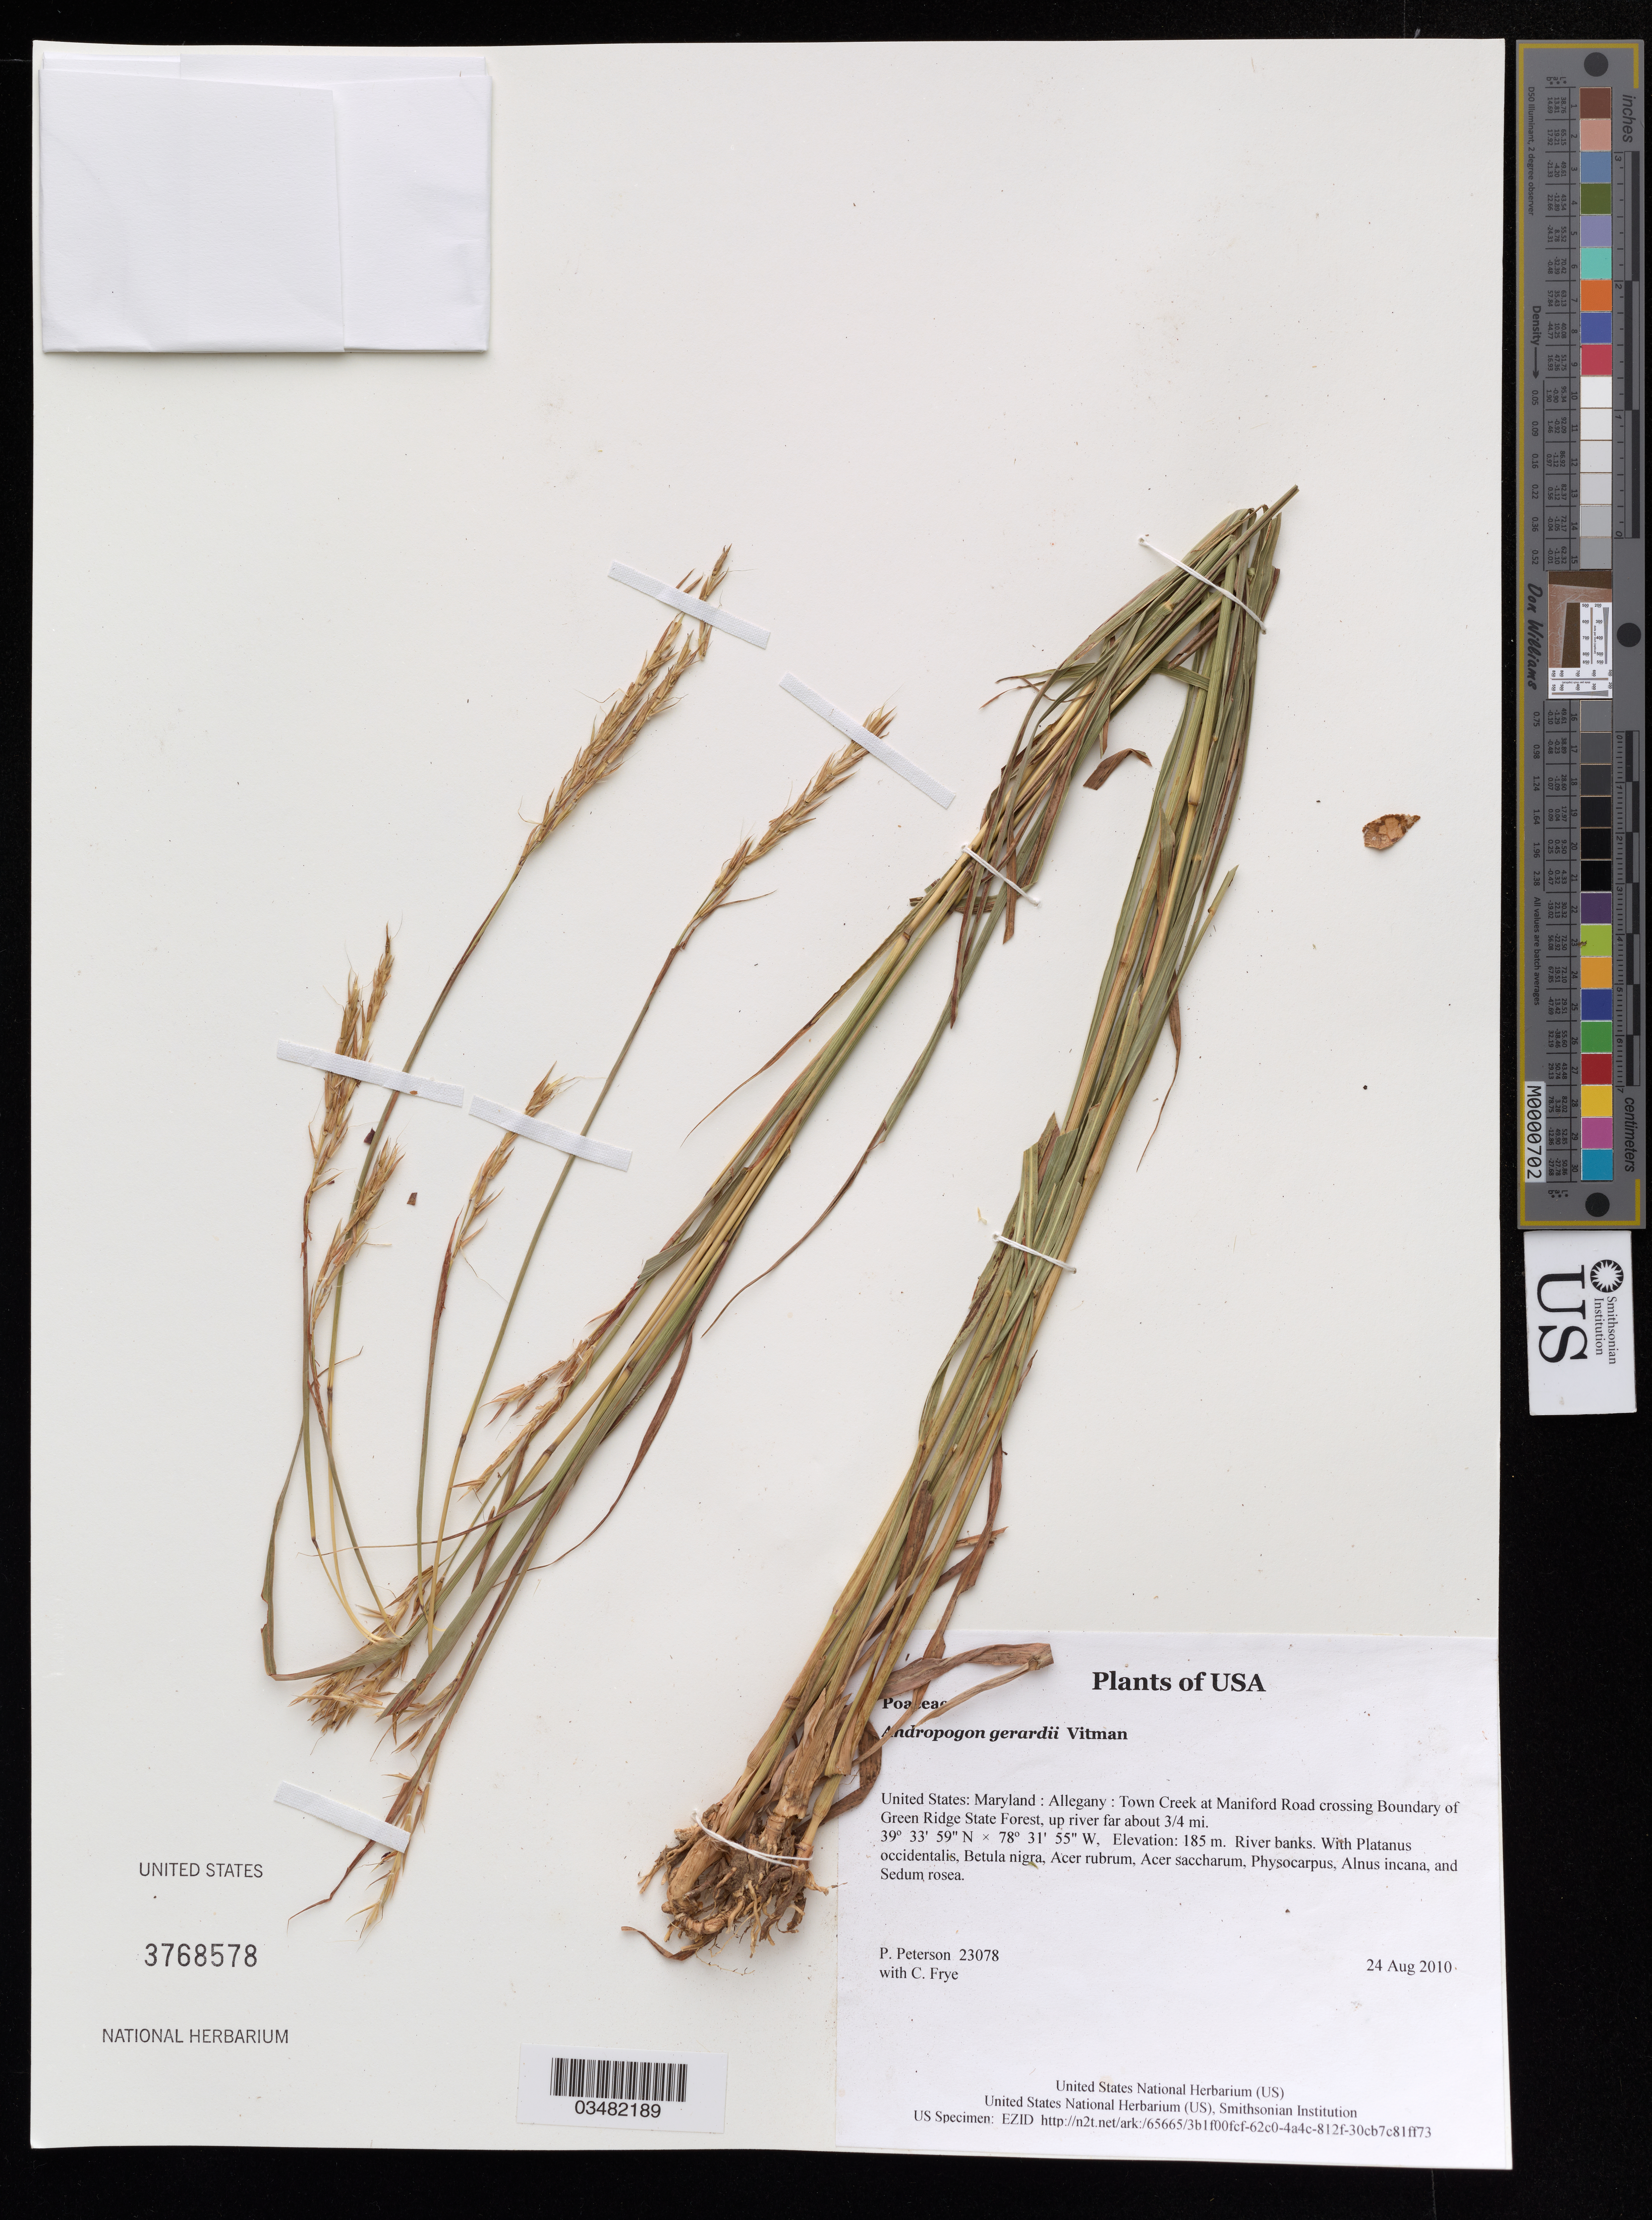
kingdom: Plantae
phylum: Tracheophyta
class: Liliopsida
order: Poales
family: Poaceae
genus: Andropogon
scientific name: Andropogon gerardii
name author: Vitman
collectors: P. M. Peterson & C. Frye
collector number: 23078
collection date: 2010-08-24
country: United States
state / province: Maryland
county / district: Allegany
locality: Town Creek at Maniford Road crossing Boundary of Green Ridge State Forest, up river far about 3/4 mi.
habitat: River banks.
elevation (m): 185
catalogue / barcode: US 3768578